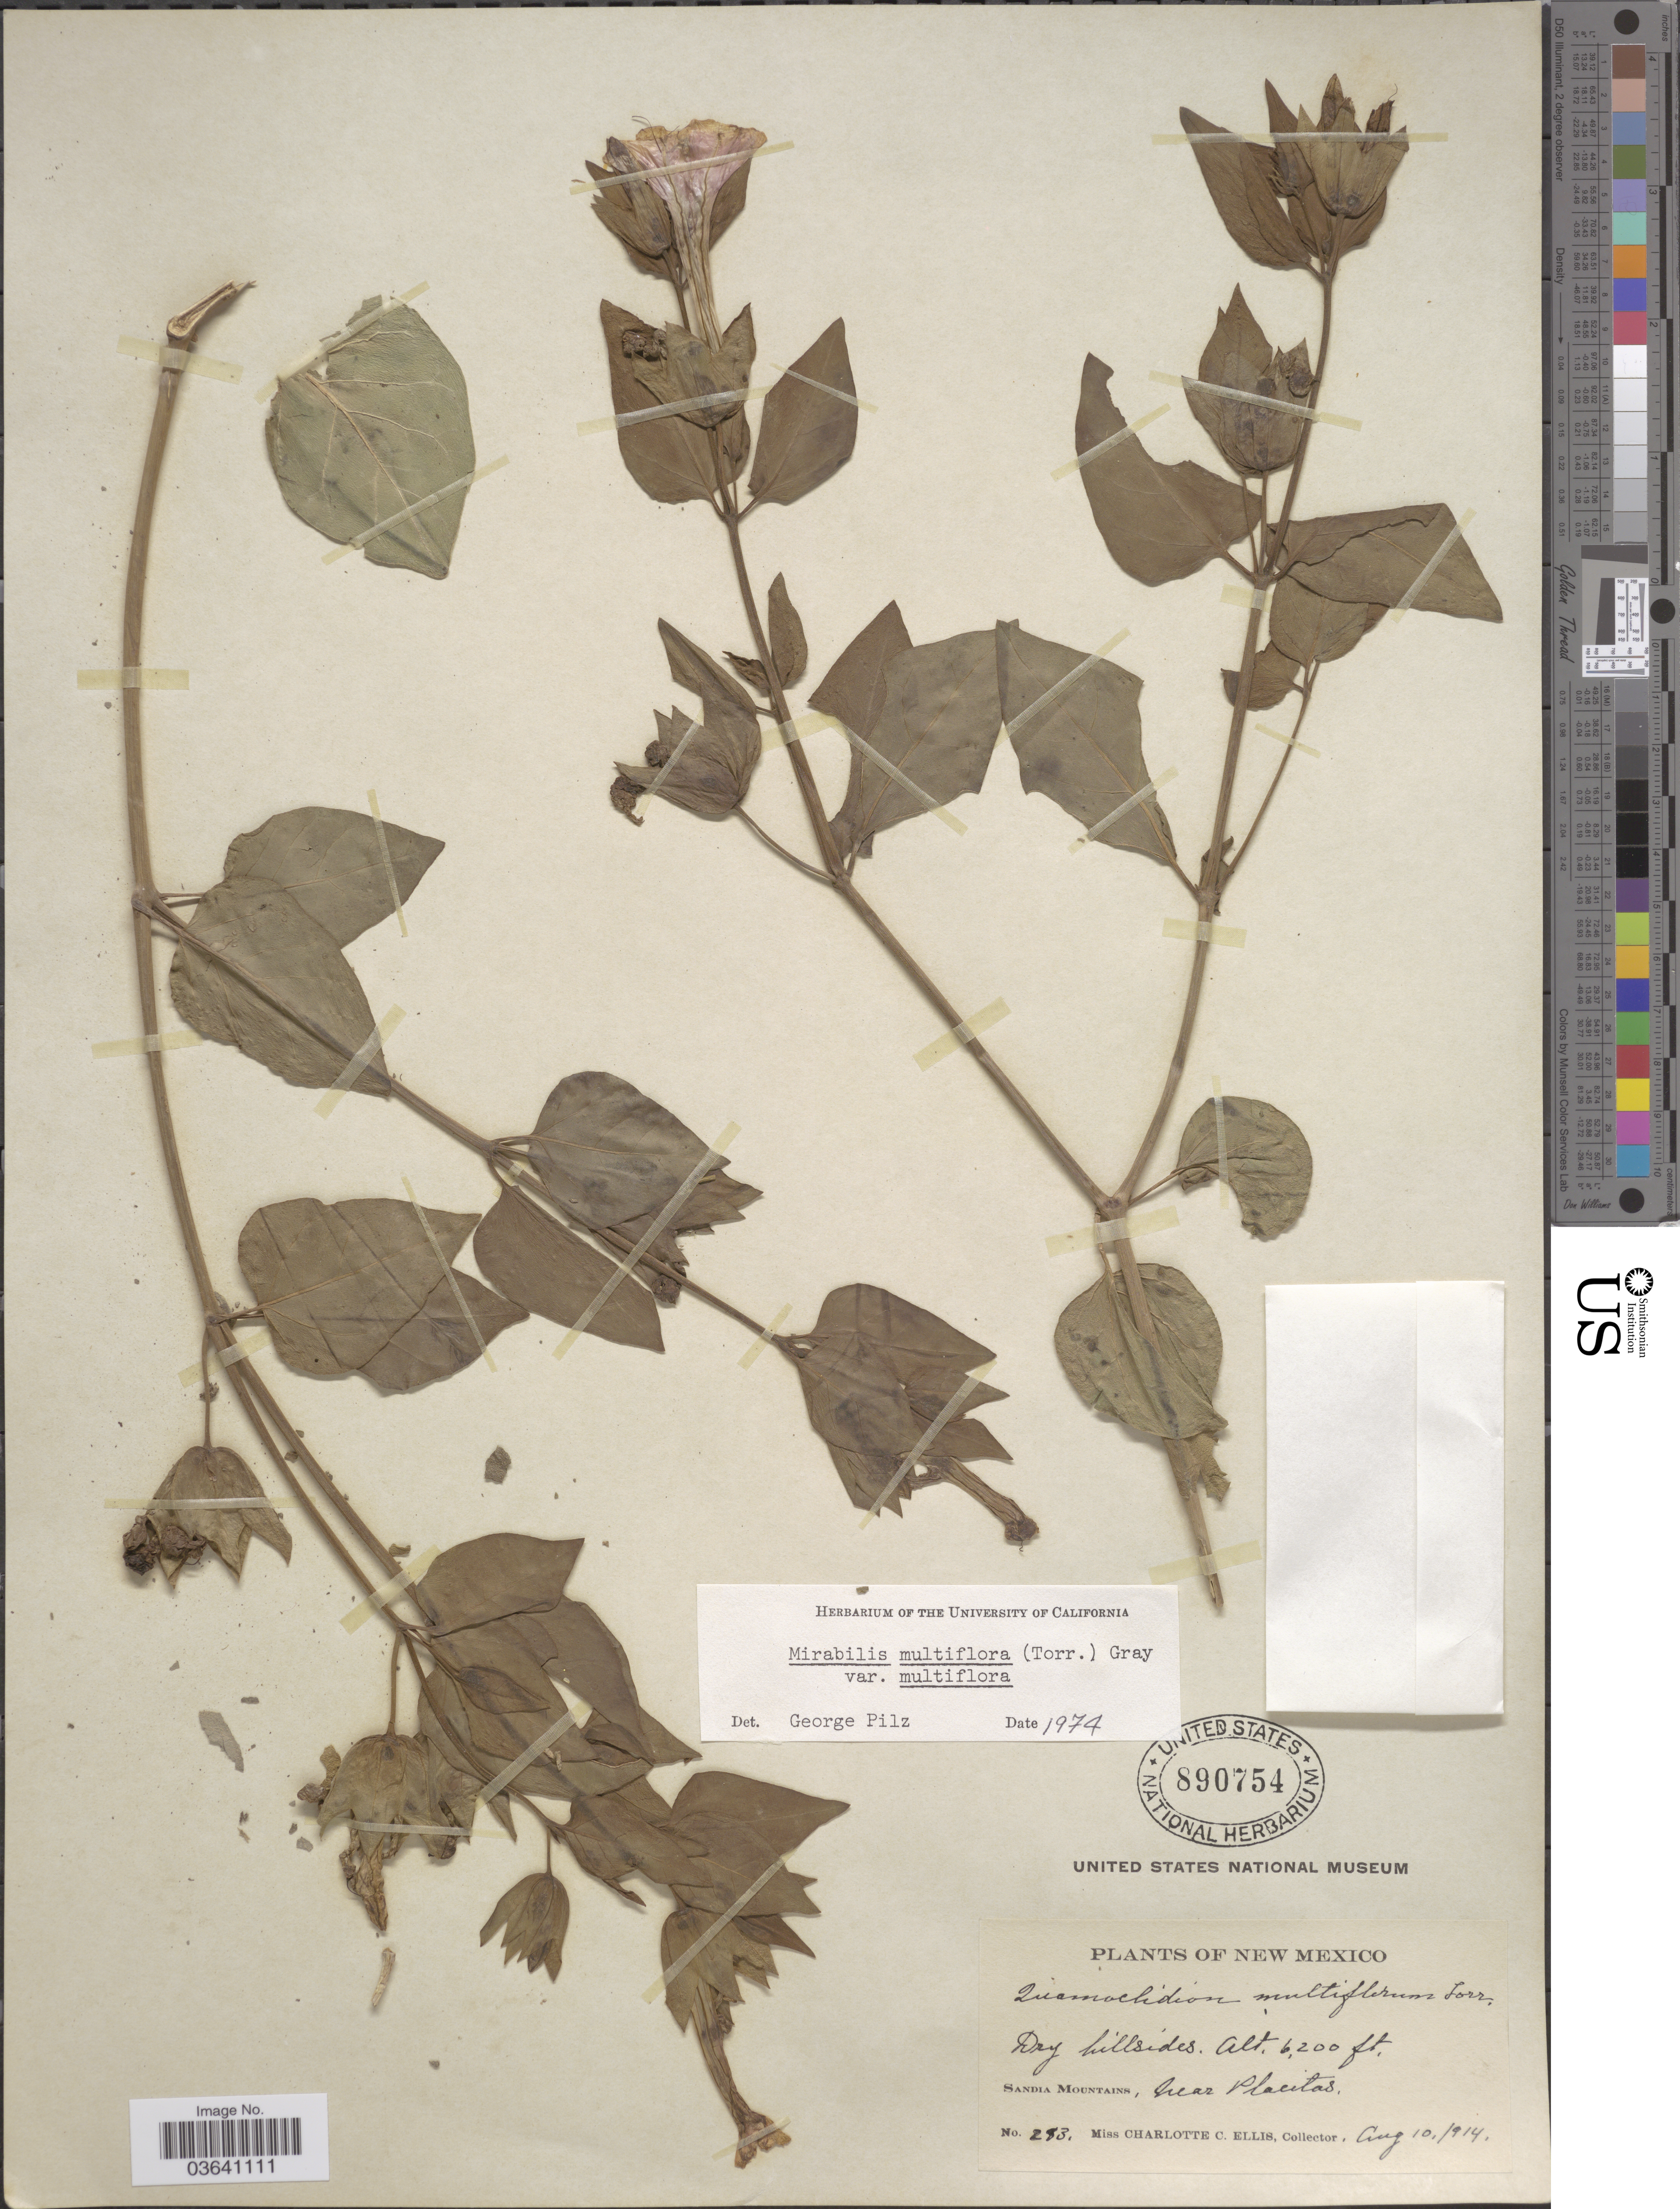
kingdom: Plantae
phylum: Tracheophyta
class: Magnoliopsida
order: Caryophyllales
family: Nyctaginaceae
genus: Mirabilis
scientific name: Mirabilis multiflora var. multiflora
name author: (Torr.) A. Gray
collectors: C. C. Ellis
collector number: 283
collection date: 1914-08-10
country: United States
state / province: New Mexico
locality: Sandia Mountains, Near Placitas.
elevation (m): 1890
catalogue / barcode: US 890754